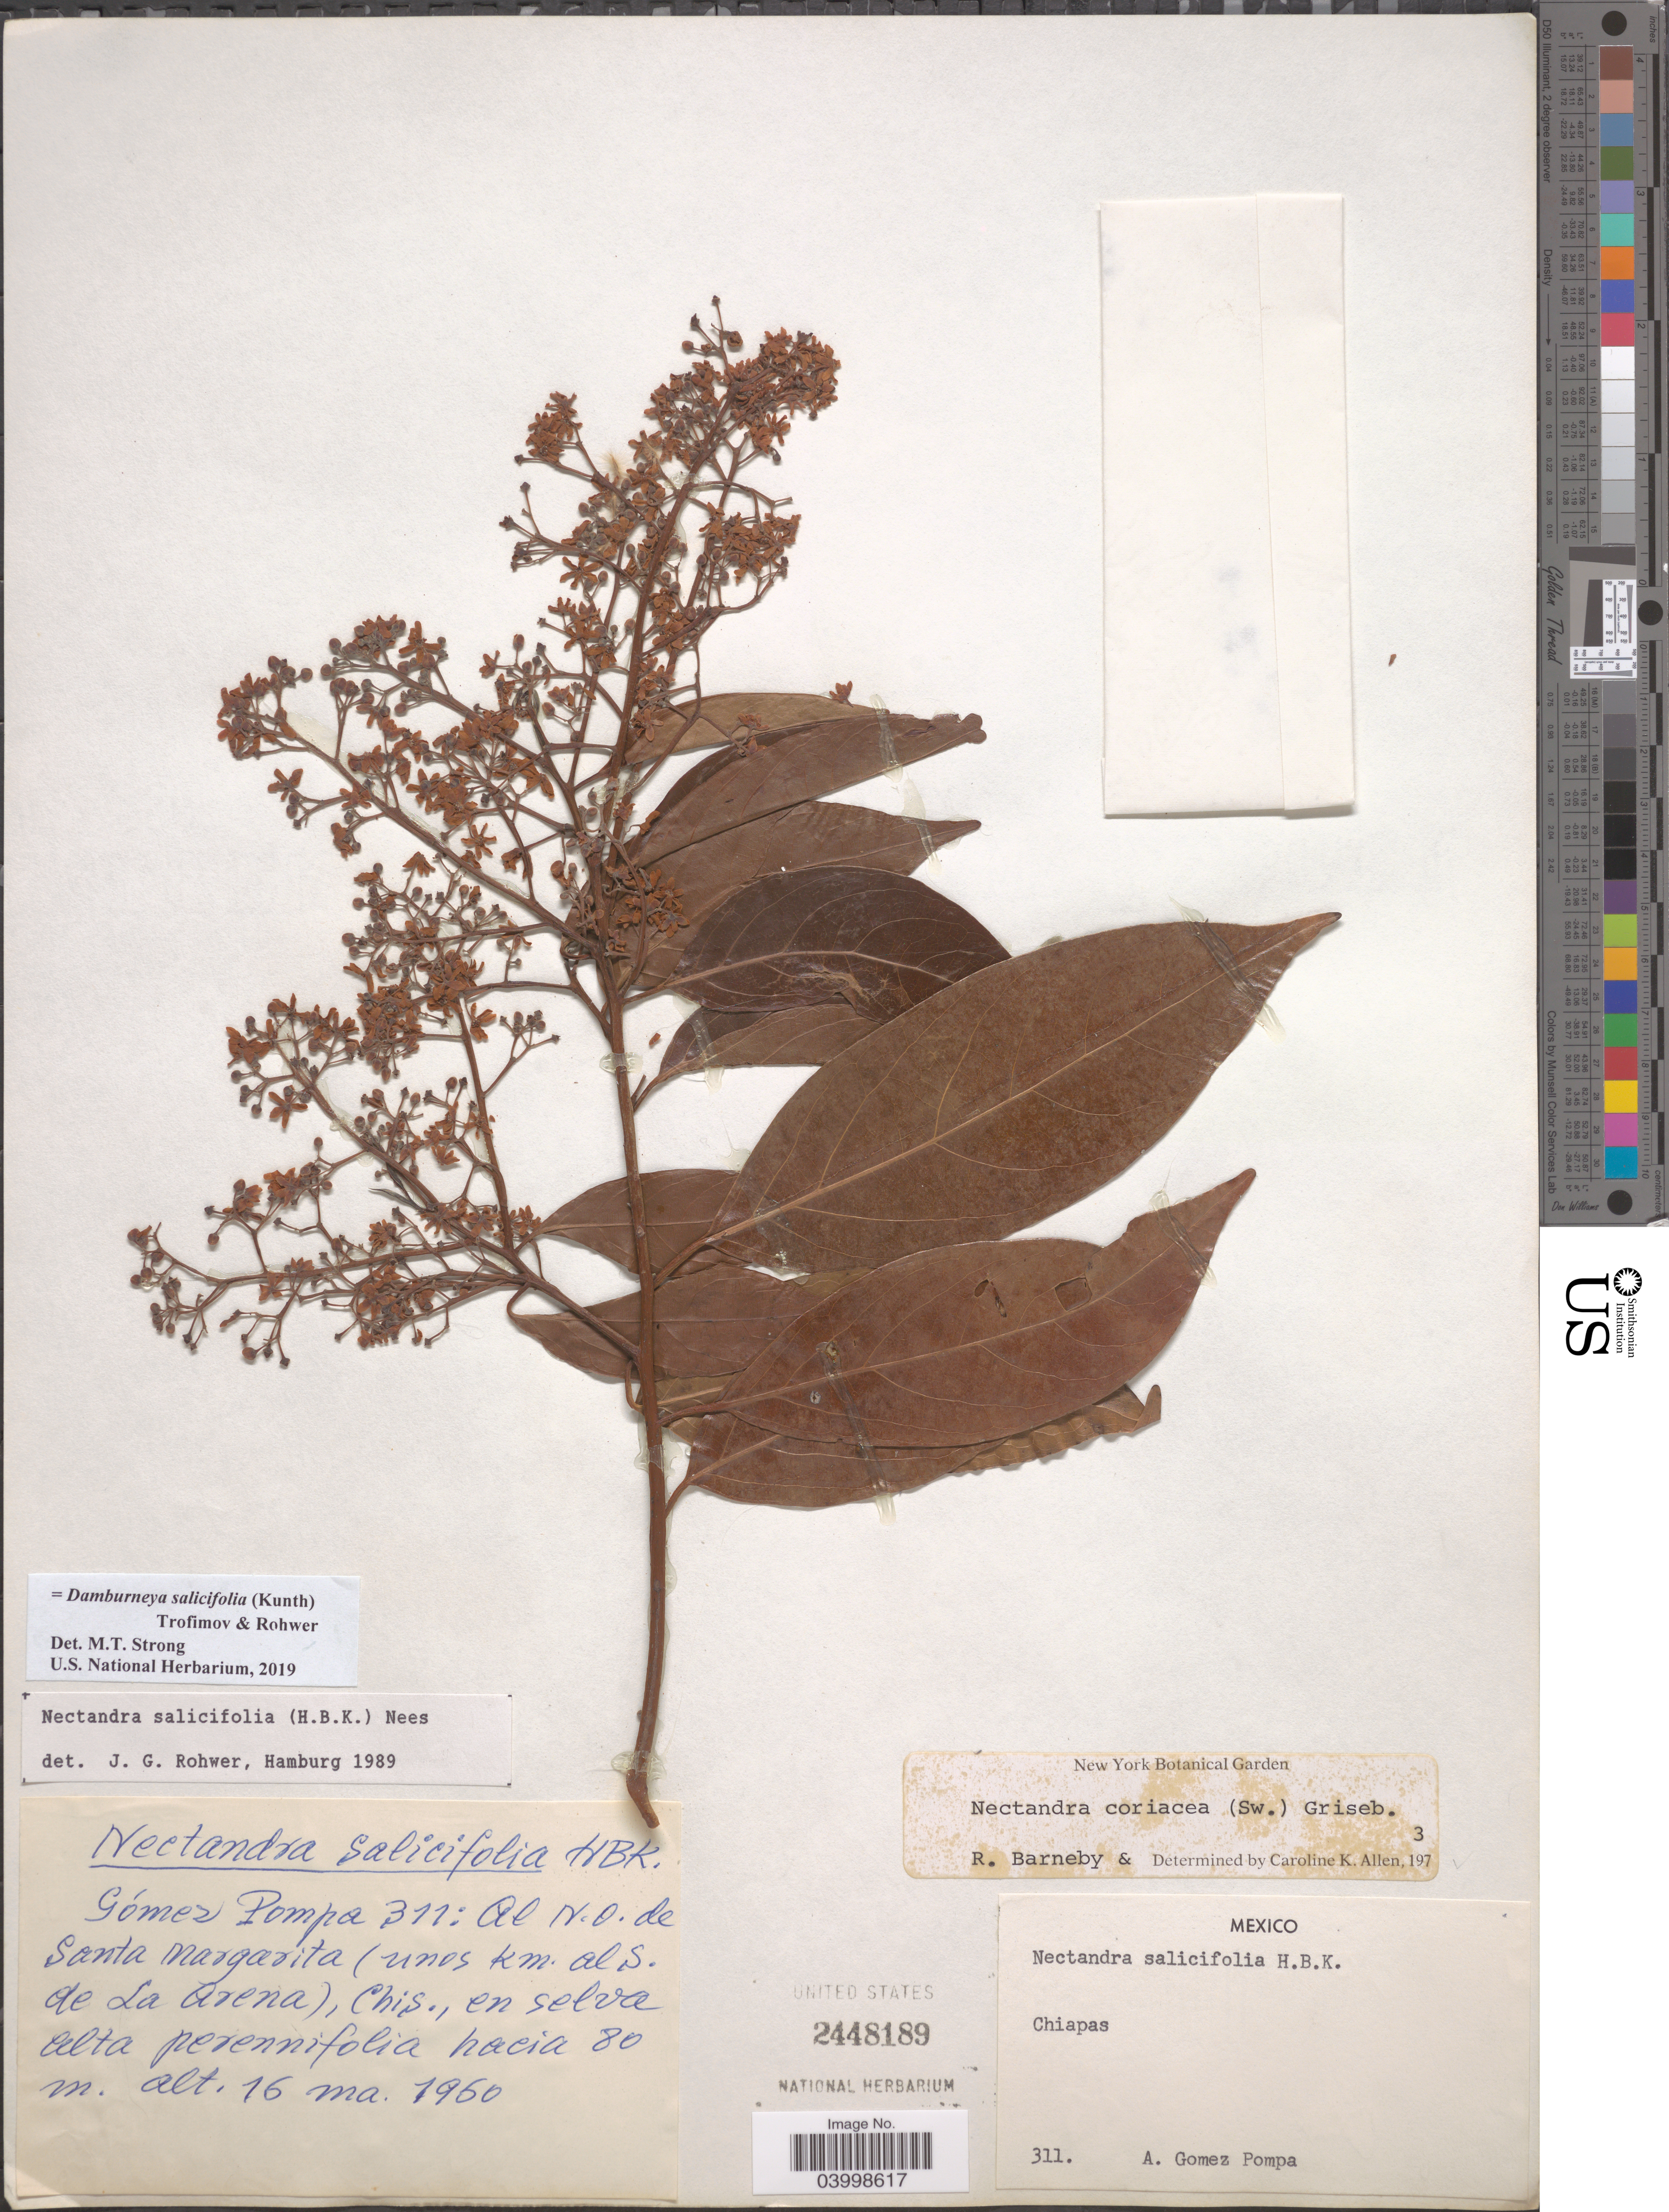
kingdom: Plantae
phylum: Tracheophyta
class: Magnoliopsida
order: Laurales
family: Lauraceae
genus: Damburneya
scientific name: Damburneya salicifolia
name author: (Kunth) Trofimov & Rohwer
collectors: A. Gómez Pompa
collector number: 311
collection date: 1960-05-16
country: Mexico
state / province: Chiapas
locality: Al N.O. de Santa Margarita (unos km. al S. de La Arena).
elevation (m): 80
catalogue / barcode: US 2448189